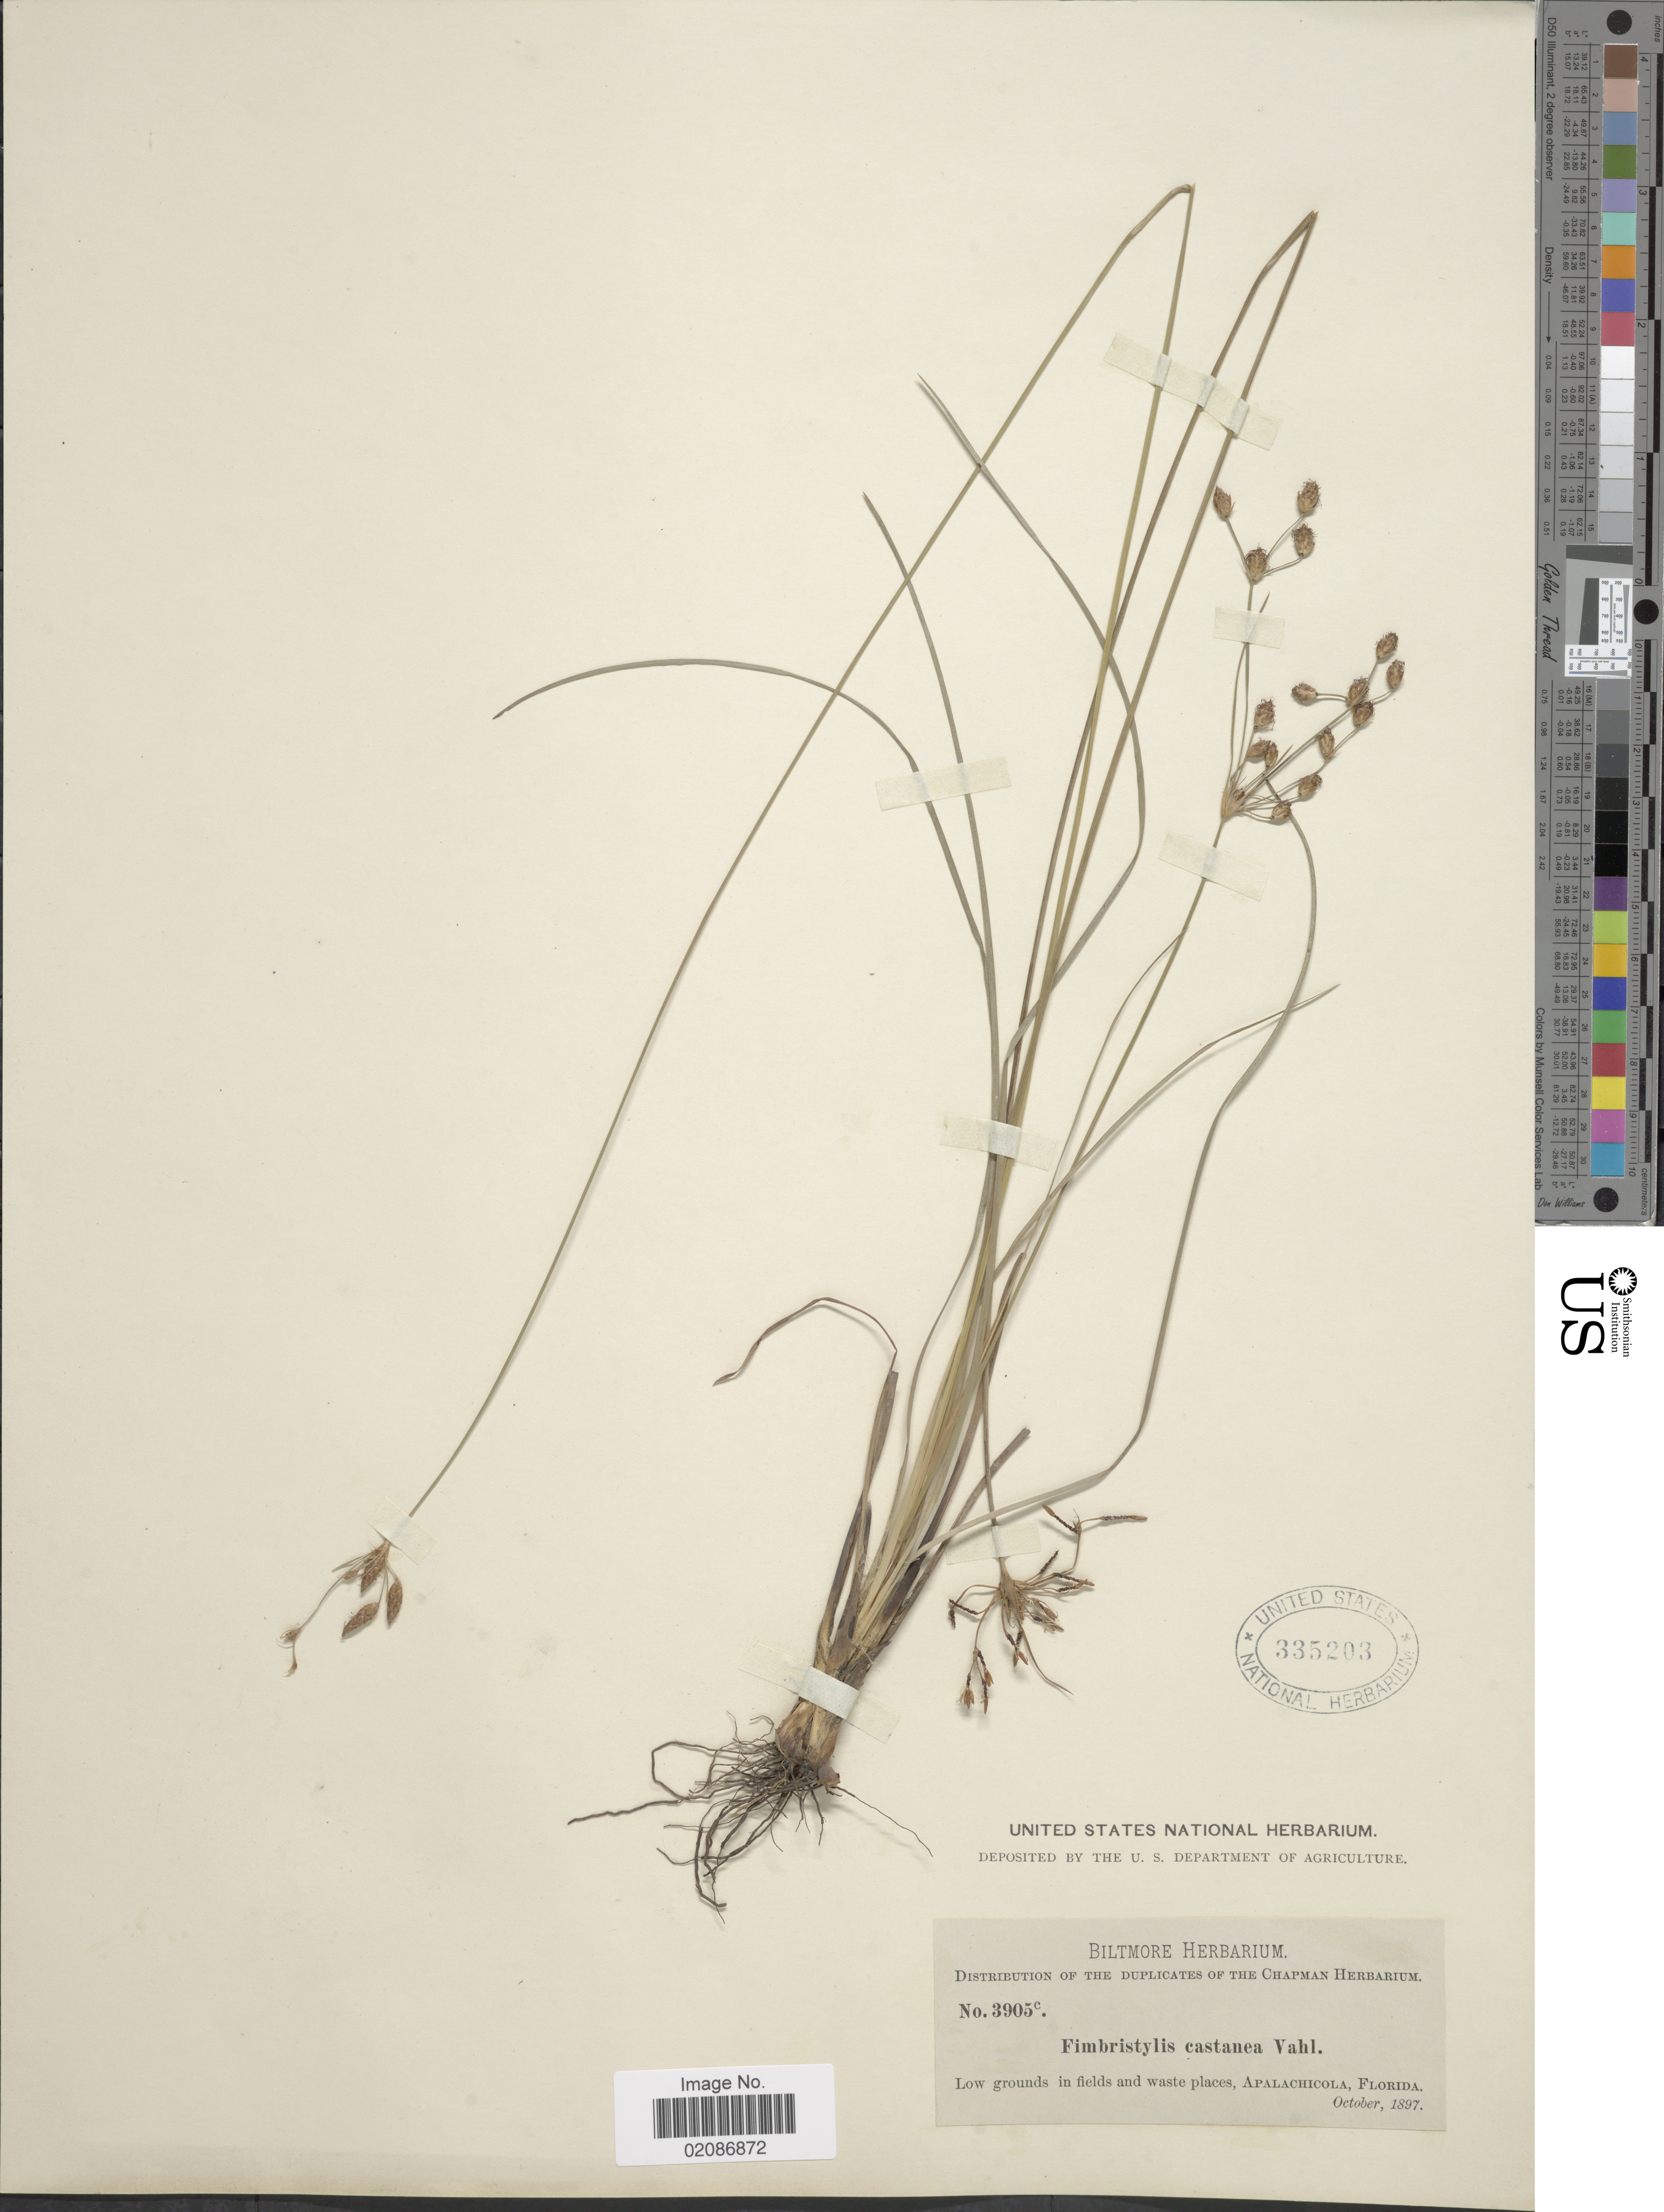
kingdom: Plantae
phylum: Tracheophyta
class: Liliopsida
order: Poales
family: Cyperaceae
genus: Fimbristylis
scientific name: Fimbristylis puberula var. puberula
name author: (Michx.) Vahl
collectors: ex herb. Biltmore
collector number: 3905c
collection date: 1897-10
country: United States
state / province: Florida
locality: Apalachicola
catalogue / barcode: US 335203